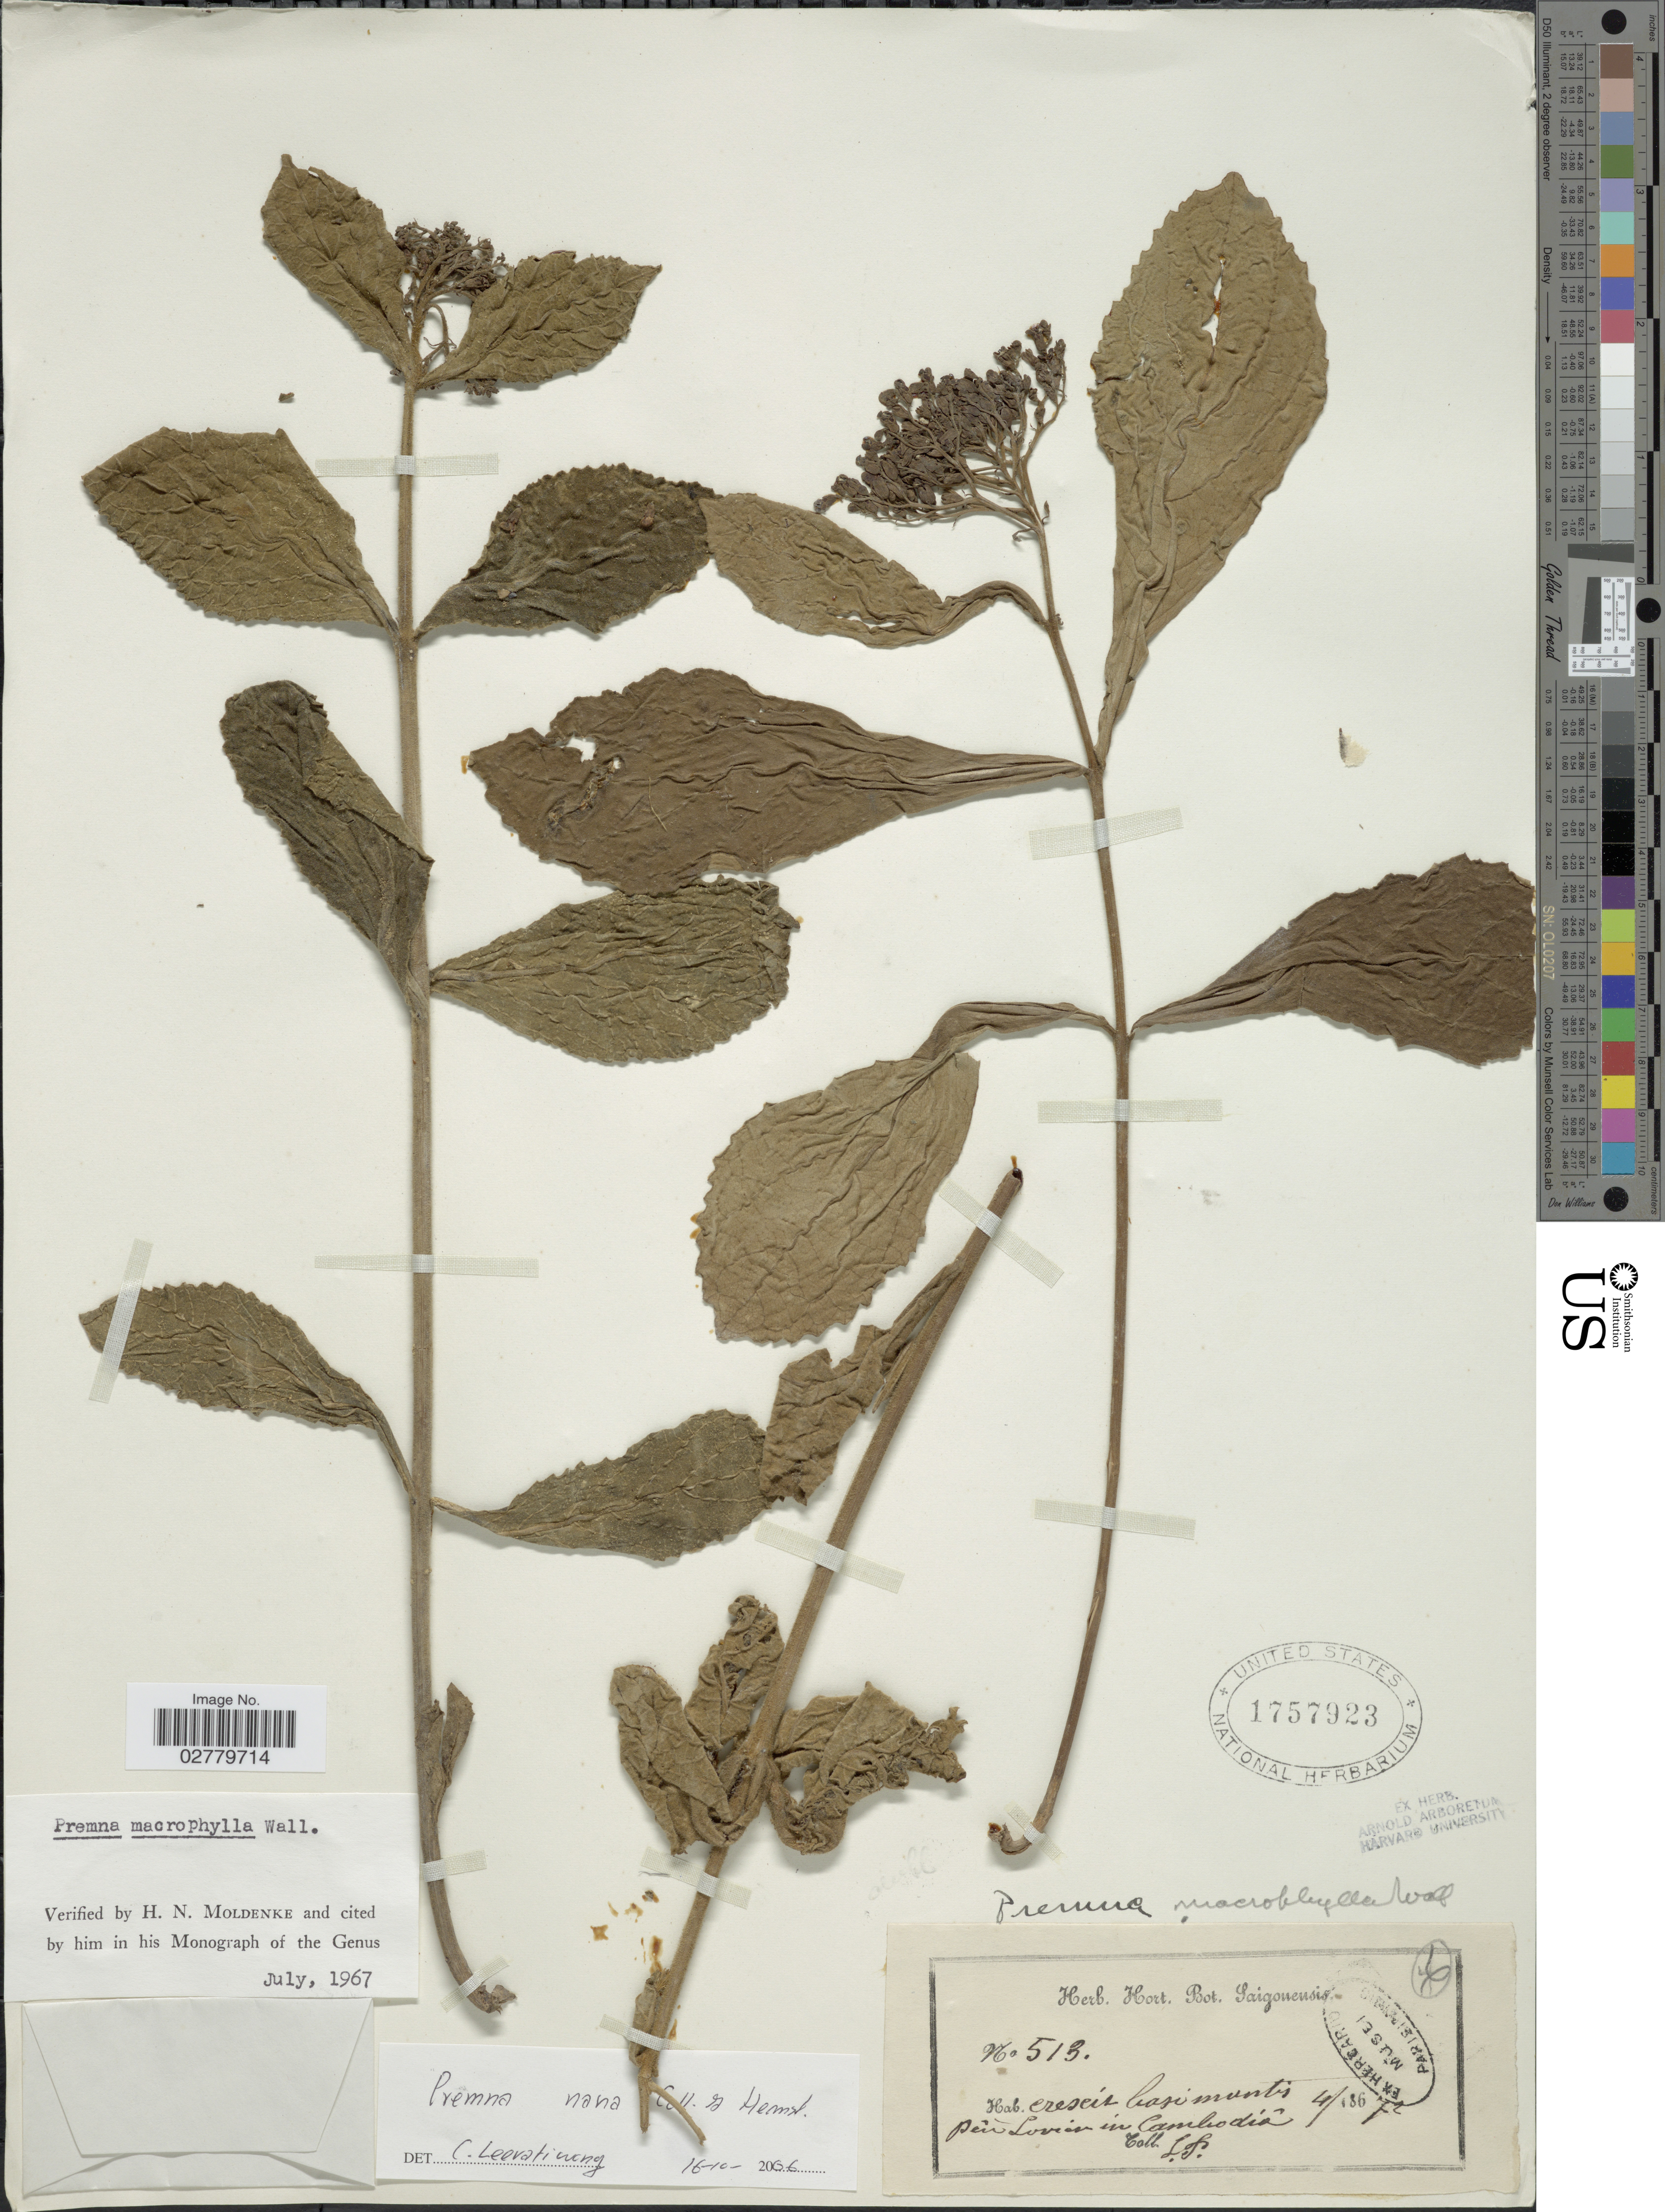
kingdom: Plantae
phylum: Tracheophyta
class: Magnoliopsida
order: Lamiales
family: Lamiaceae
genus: Premna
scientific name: Premna nana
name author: Collett & Hemsl.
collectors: L. P.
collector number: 513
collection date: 1872-04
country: Cambodia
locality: Crescit basimontis Pen Loviu [interpreted] in Cambodia.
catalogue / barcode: US 1757923